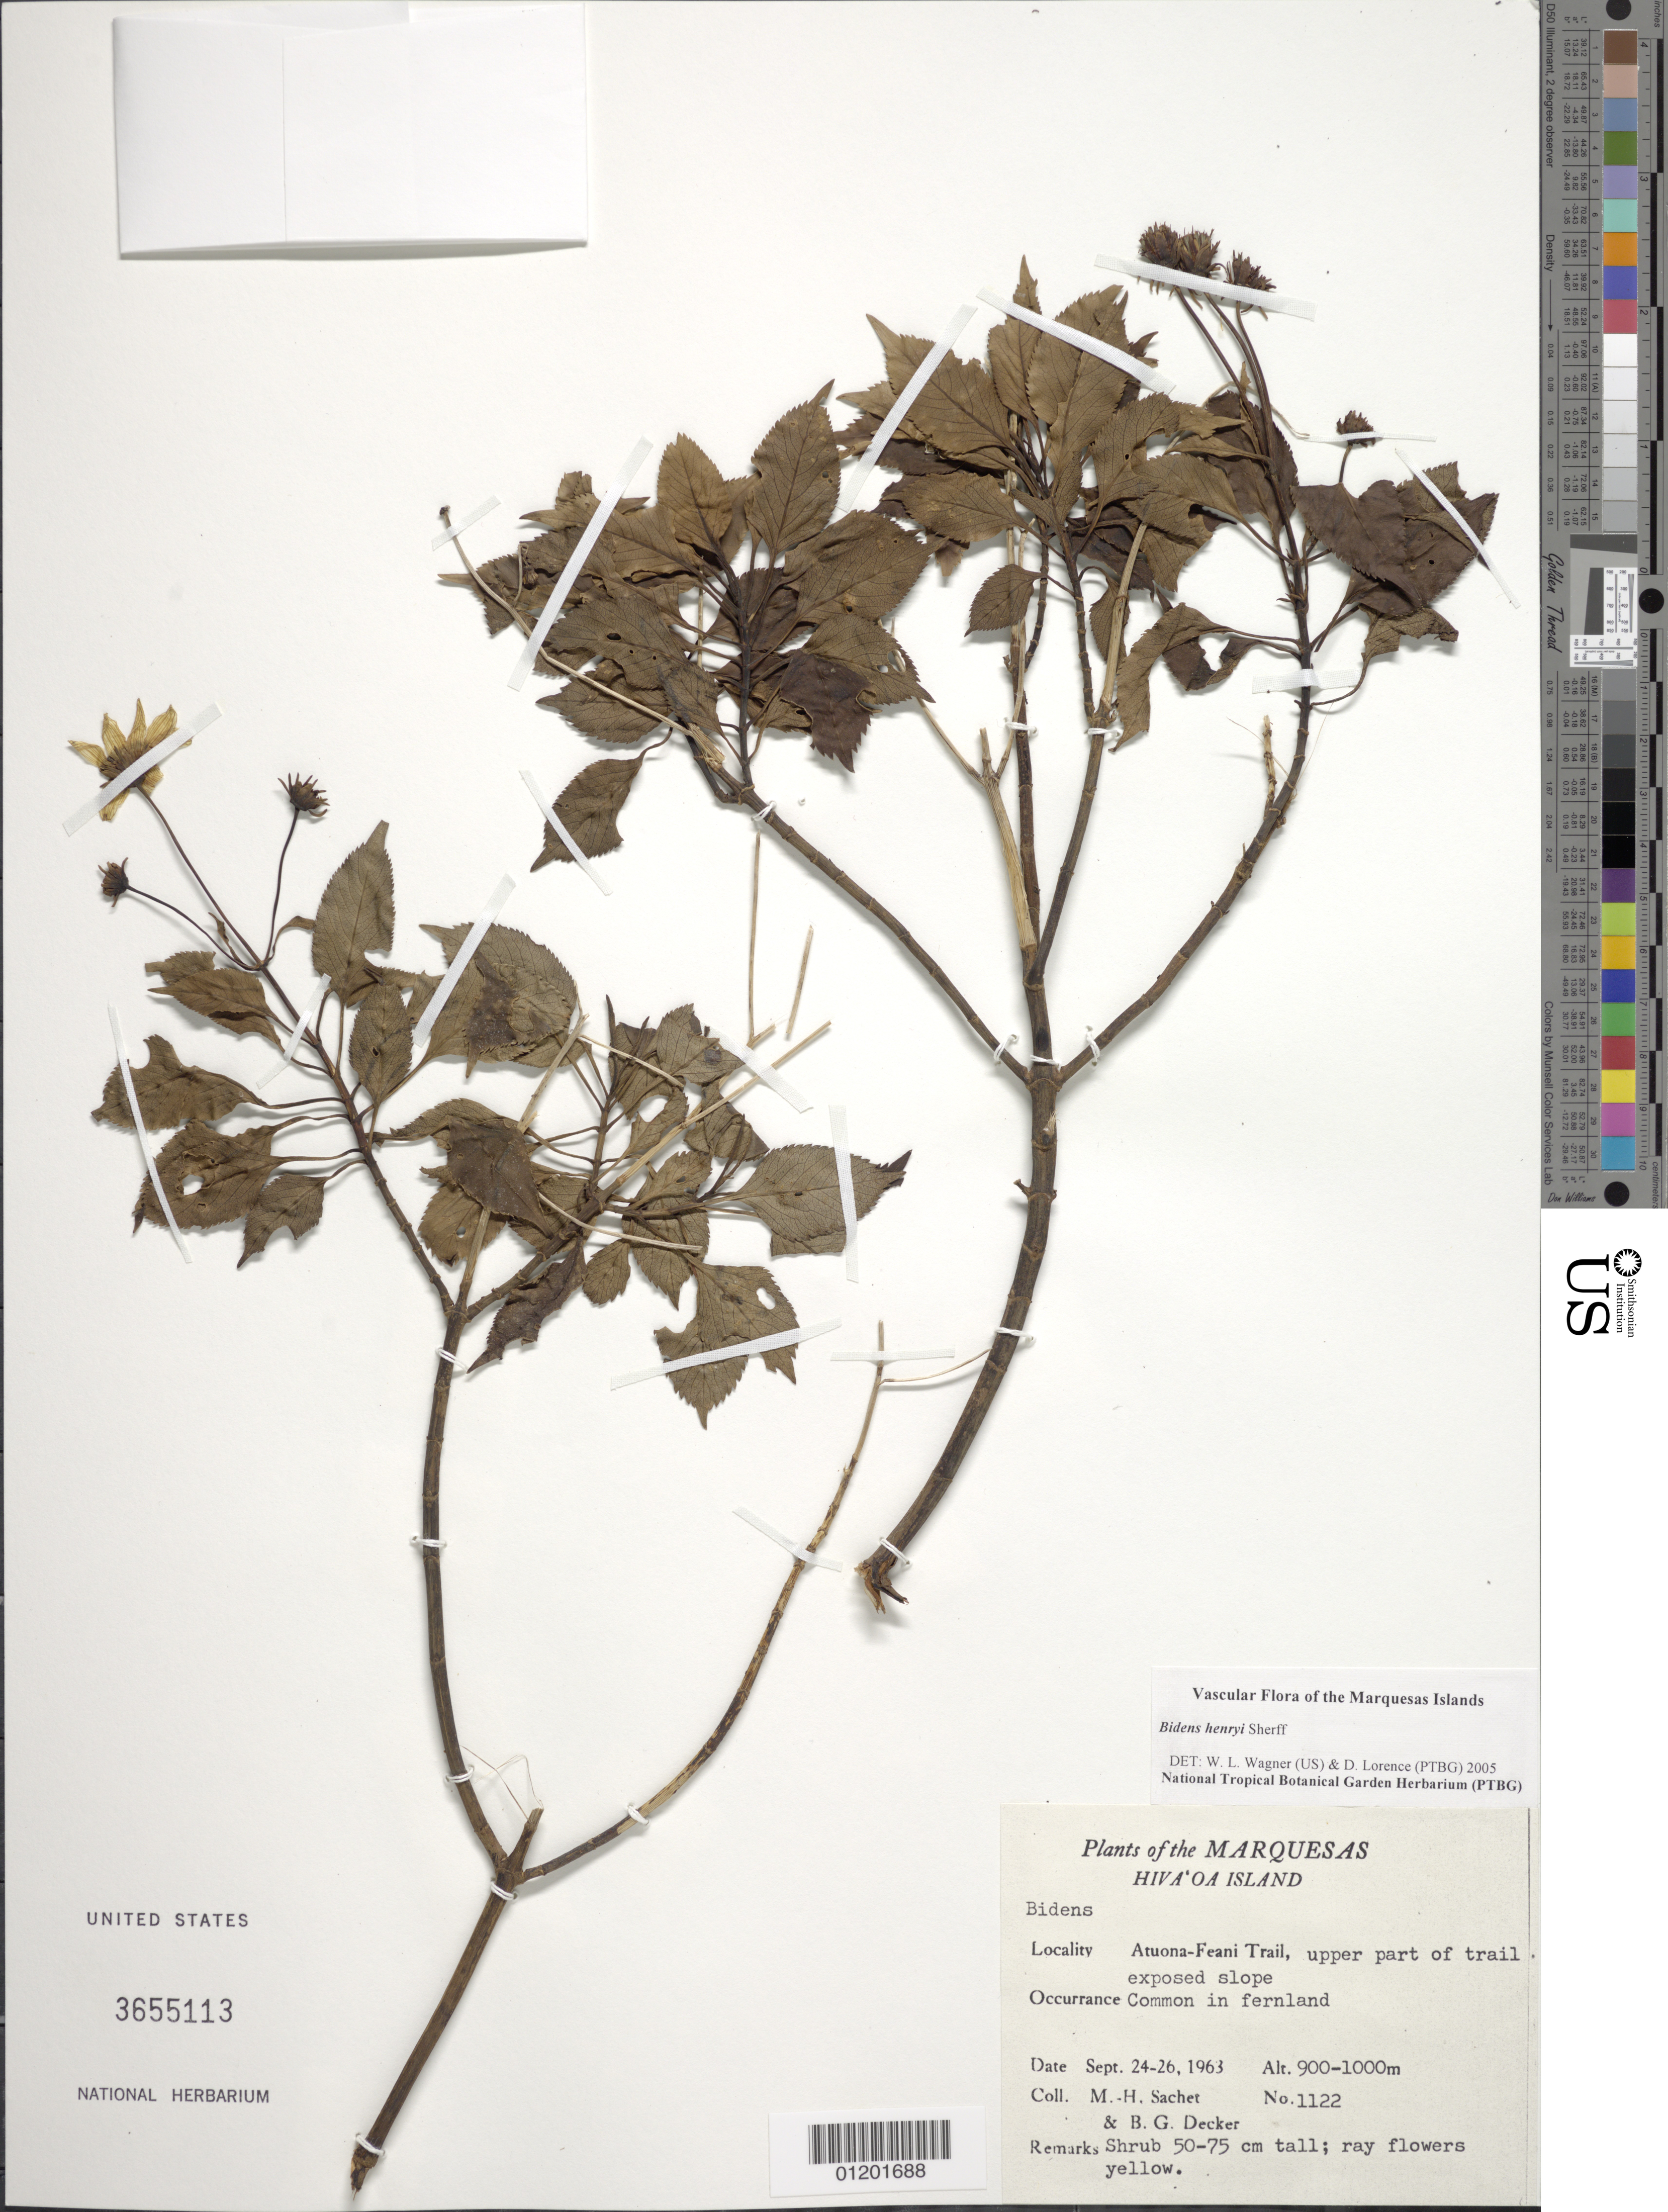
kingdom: Plantae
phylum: Tracheophyta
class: Magnoliopsida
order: Asterales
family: Asteraceae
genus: Bidens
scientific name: Bidens henryi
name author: Sherff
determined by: Wagner, W. L., (BOT), Smithsonian Institution - National Museum of Natural History (UNITED STATES)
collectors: M.-H. Sachet & B. G. Decker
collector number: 1122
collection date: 1963-09-24/1963-09-26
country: French Polynesia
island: Hiva Oa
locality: Atuona-Feani Trail, upper part of trail, exposed slope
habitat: Fernland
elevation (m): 900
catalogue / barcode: US 3655113